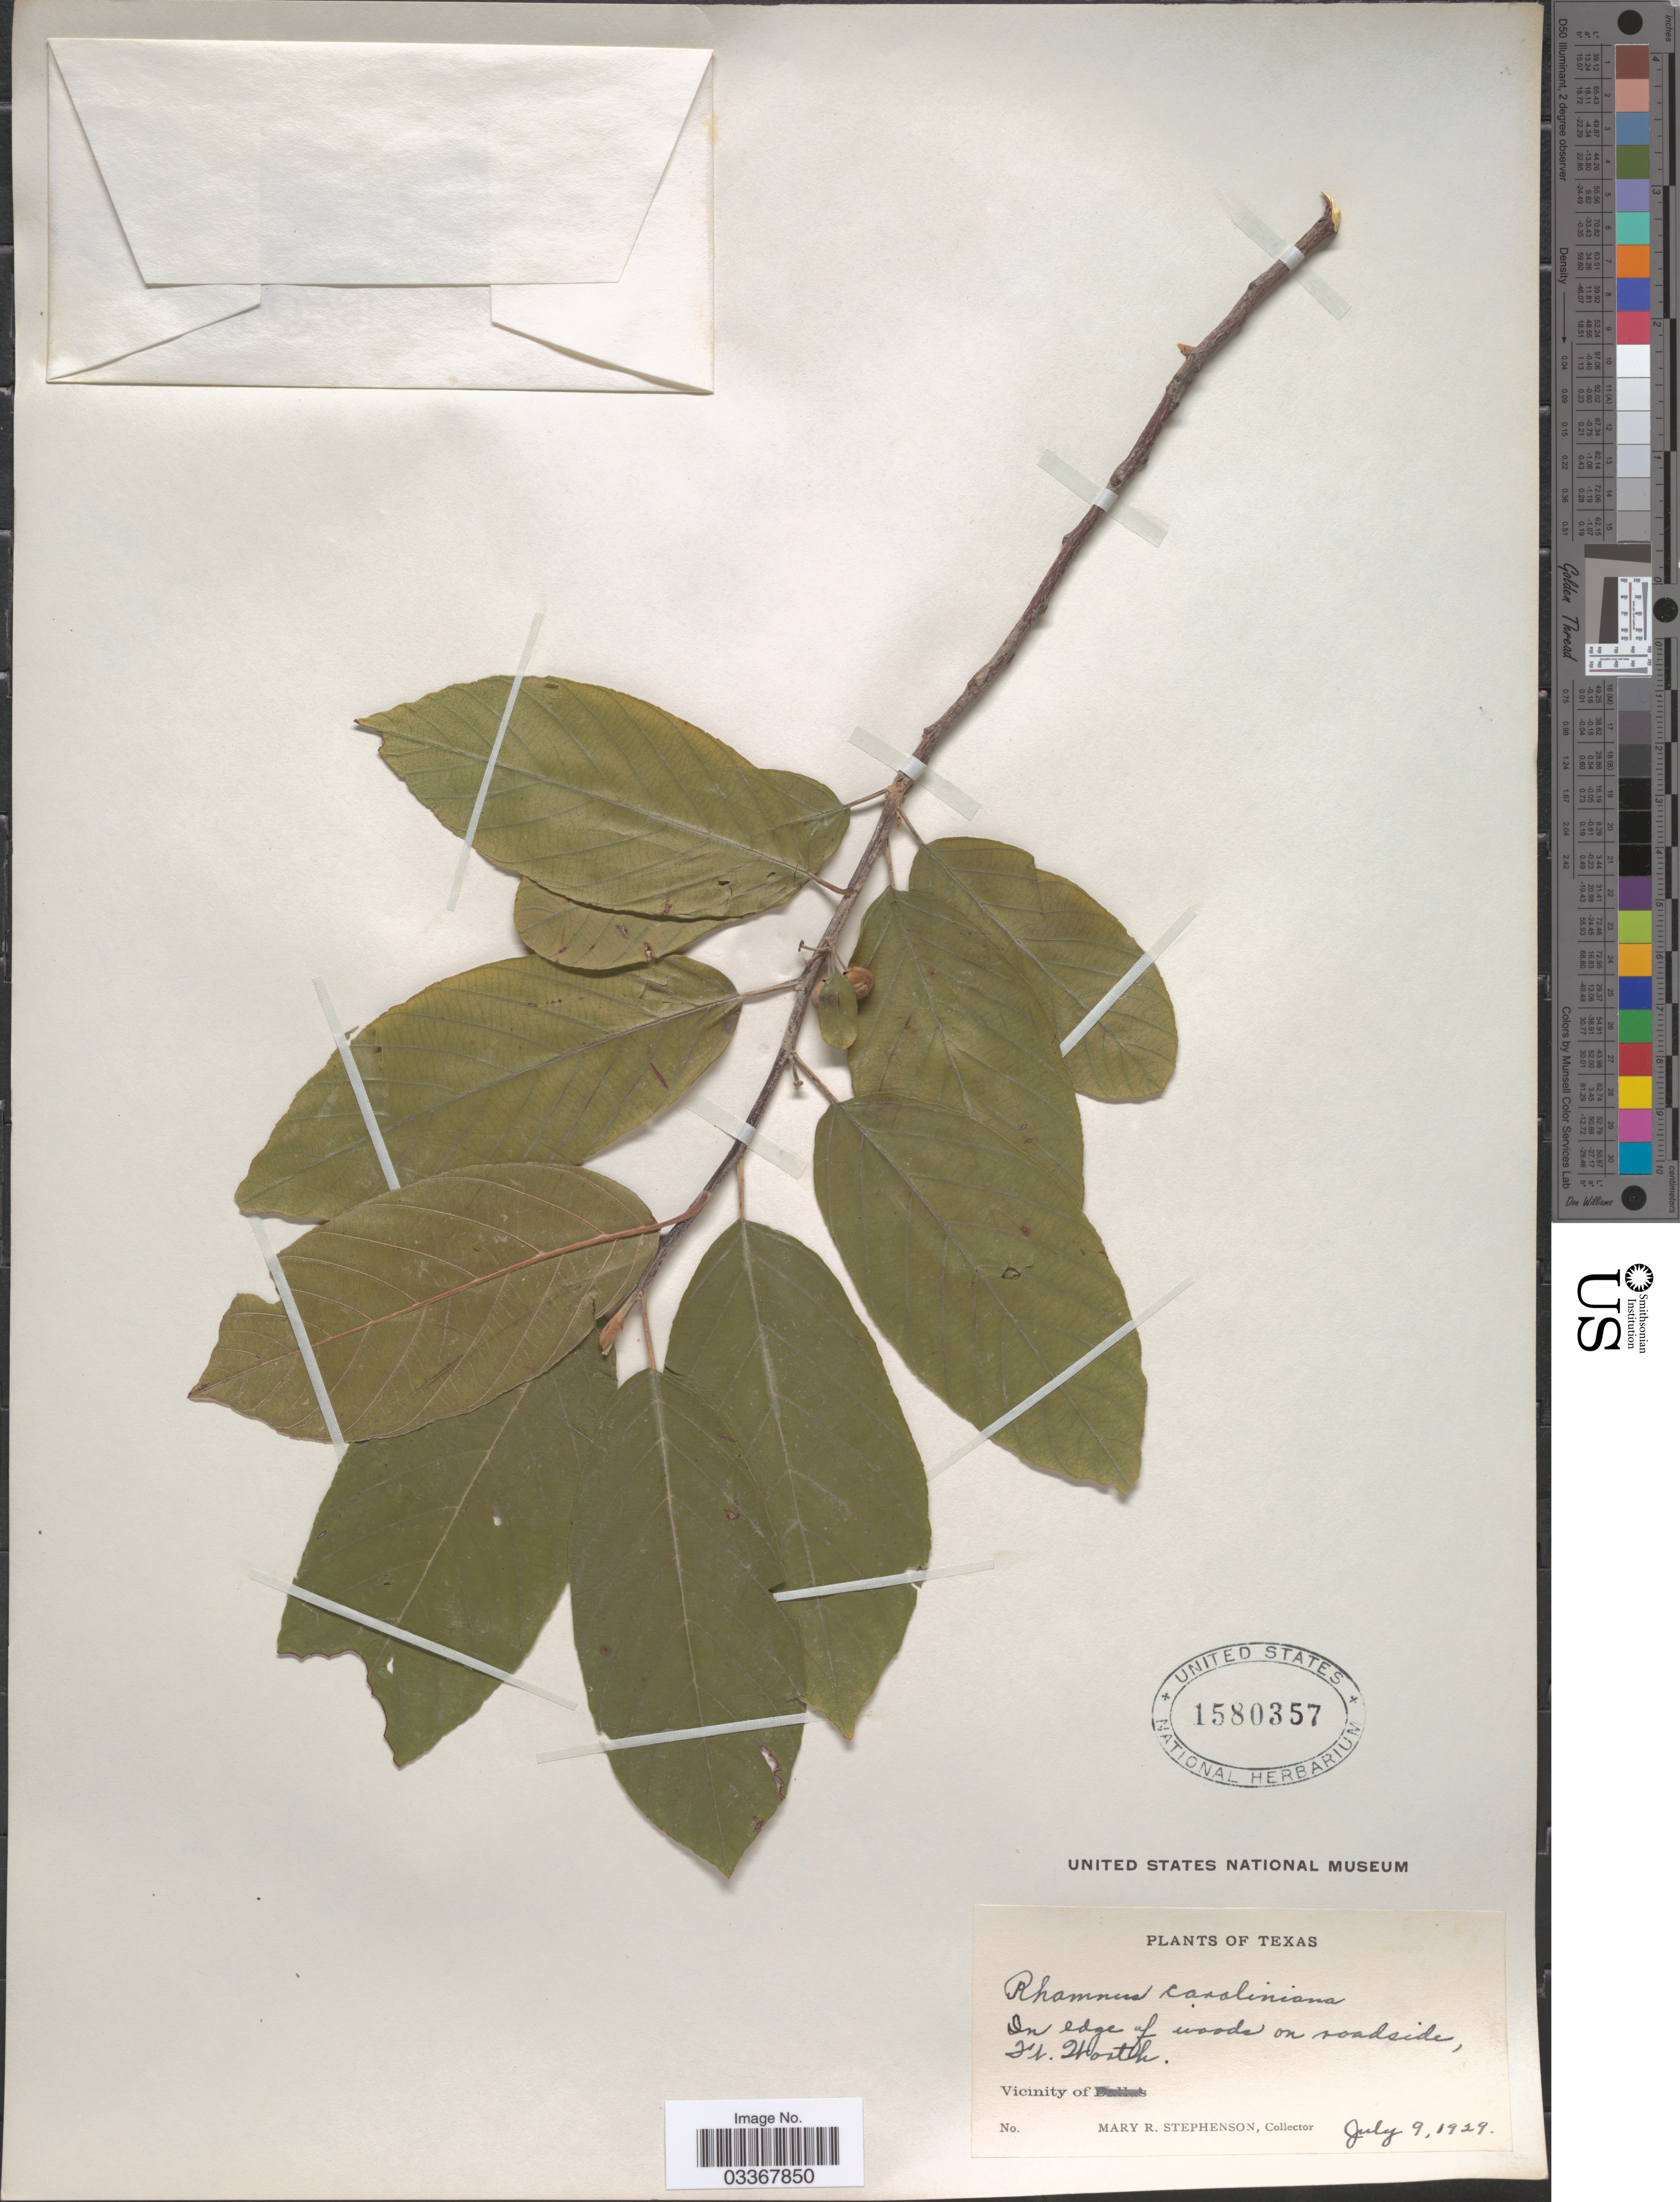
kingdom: Plantae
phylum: Tracheophyta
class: Magnoliopsida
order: Rosales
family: Rhamnaceae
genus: Frangula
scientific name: Frangula caroliniana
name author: (Walter) A. Gray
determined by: Strong, Mark T., (BOT), Smithsonian Institution - National Museum of Natural History (UNITED STATES)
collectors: M. Stephenson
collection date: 1929-07-09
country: United States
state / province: Texas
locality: In edge of woods on roadside, Ft. Worth.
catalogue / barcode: US 1580357